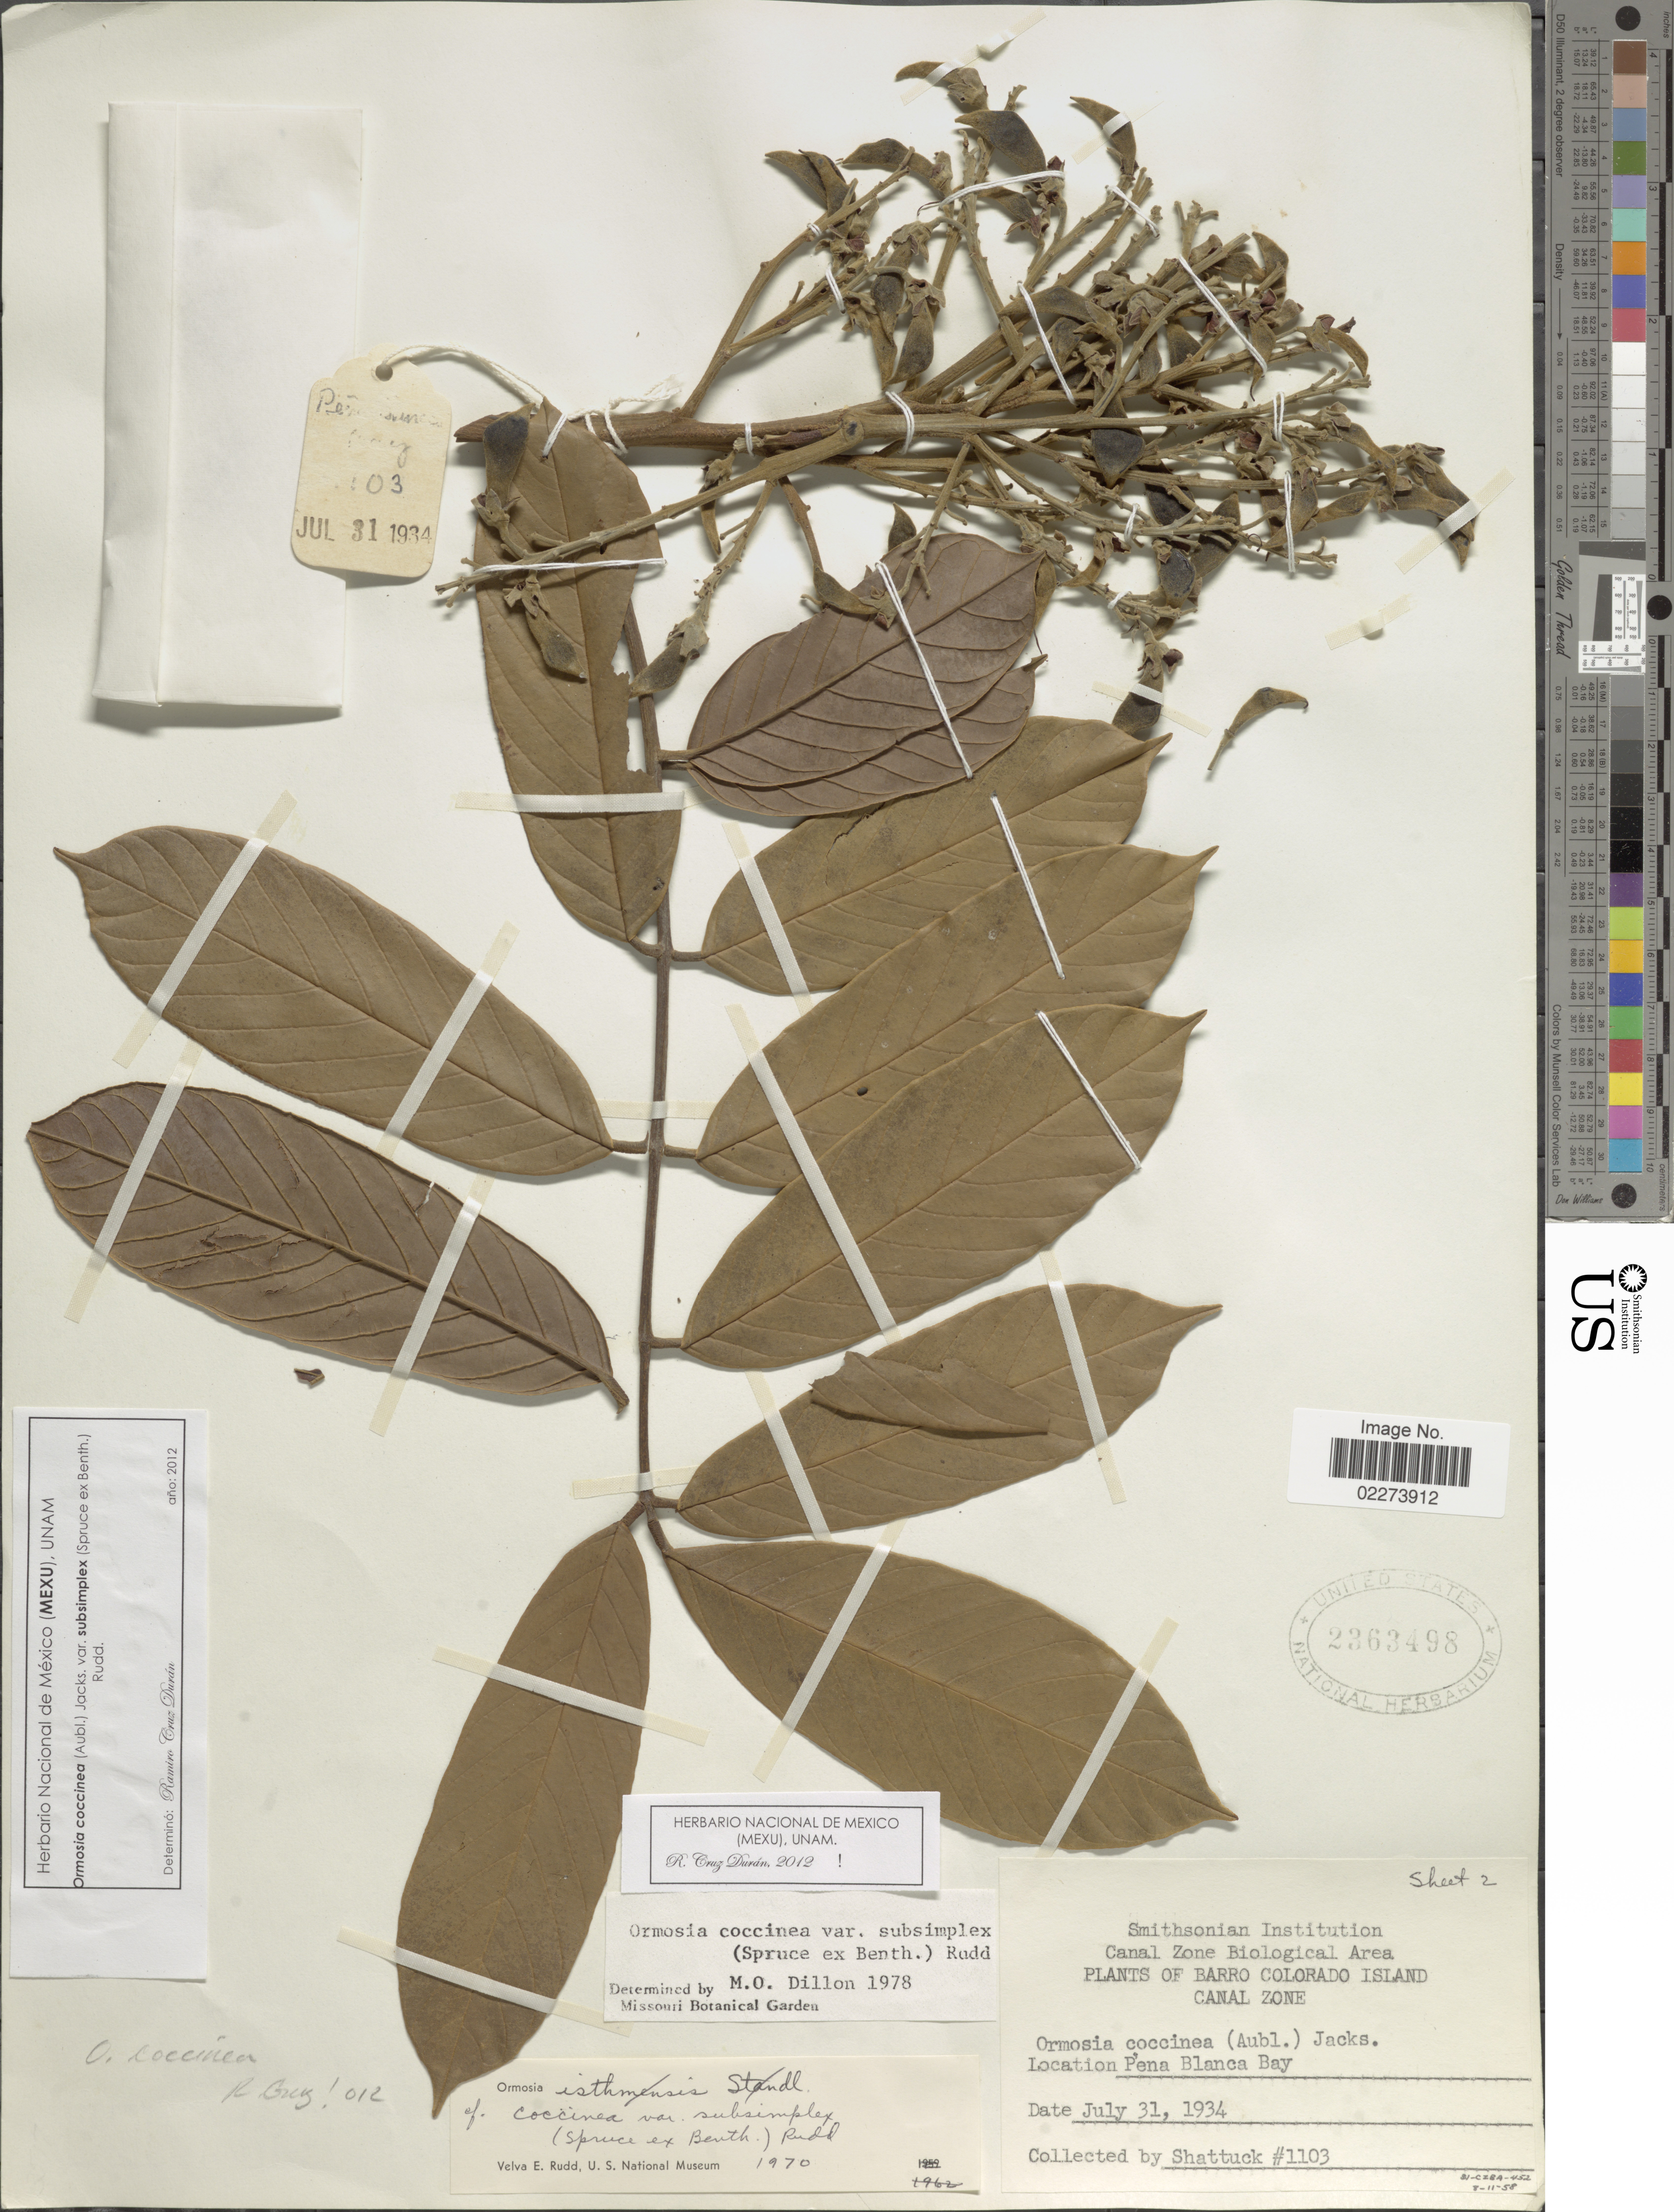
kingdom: Plantae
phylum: Tracheophyta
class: Magnoliopsida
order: Fabales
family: Fabaceae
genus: Ormosia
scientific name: Ormosia coccinea var. subsimplex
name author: (Spruce ex Benth.) Rudd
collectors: Shattuck, --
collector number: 1103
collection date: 1934-07-31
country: Panama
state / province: Panamá Oeste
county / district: Canal Zone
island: Barro Colorado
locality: Barro Colorado Island, Canal Zone, pena Blanca Bay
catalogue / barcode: US 2363498